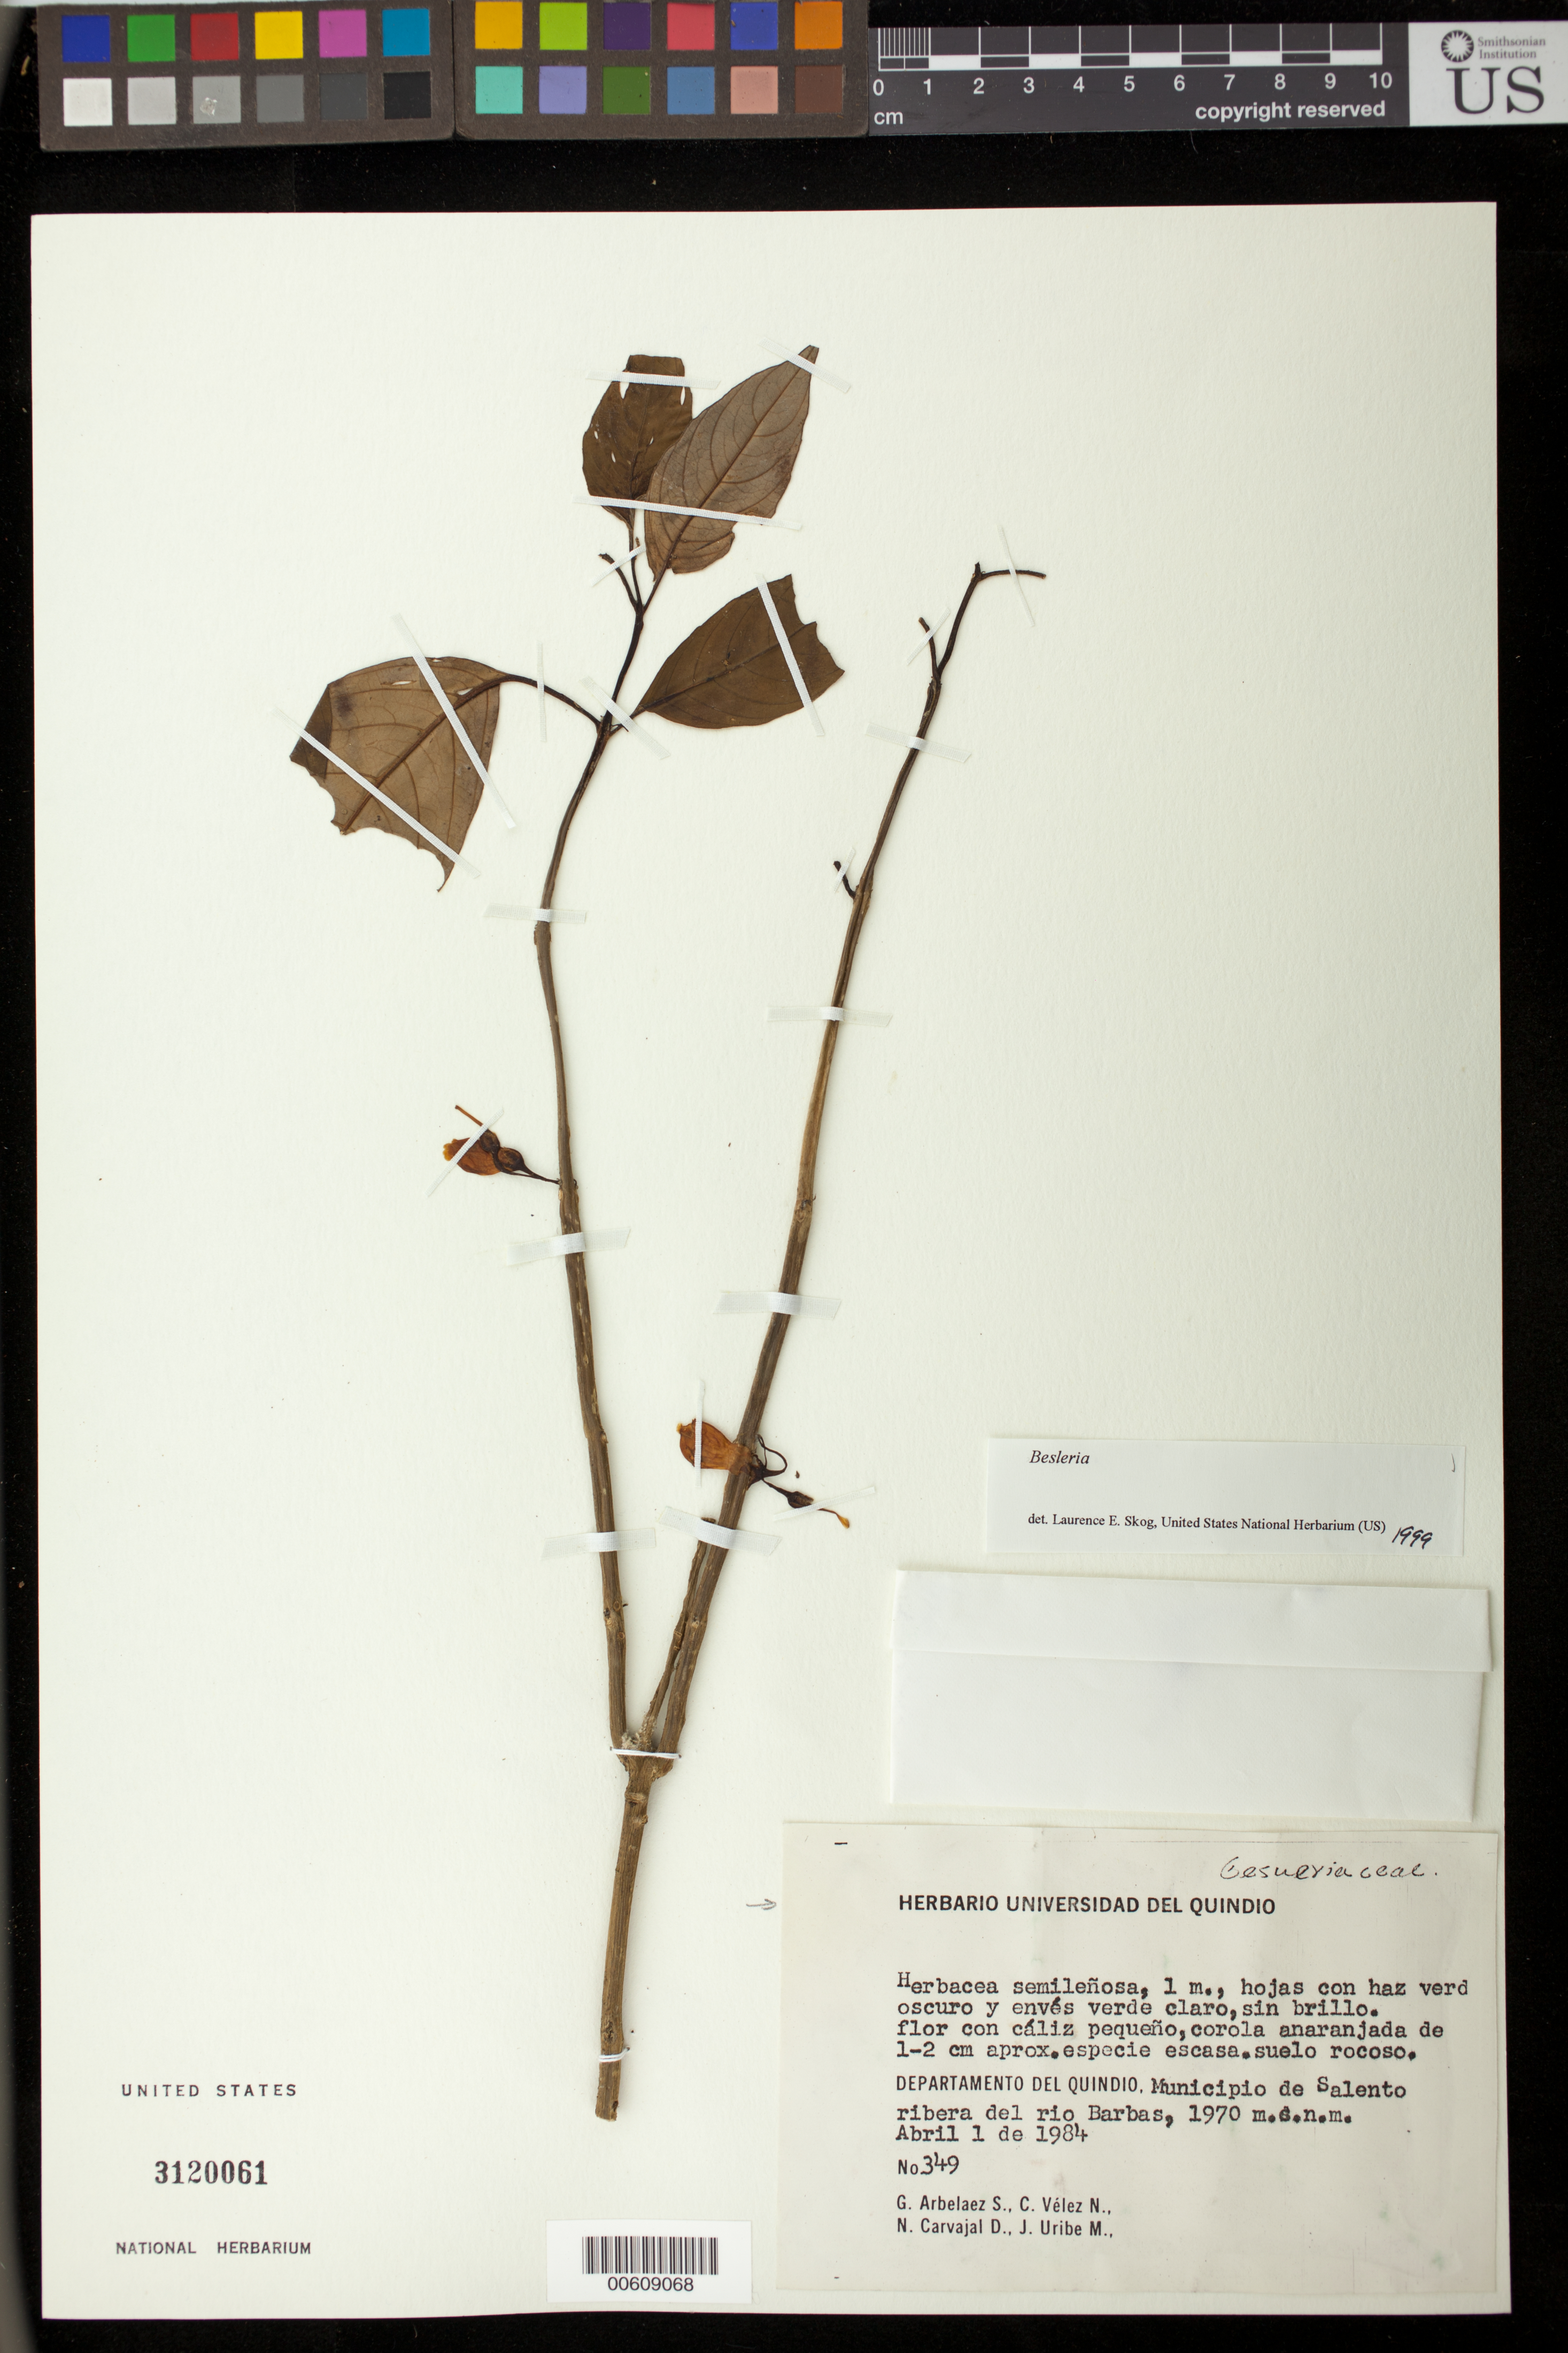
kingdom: Plantae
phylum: Tracheophyta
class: Magnoliopsida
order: Lamiales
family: Gesneriaceae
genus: Besleria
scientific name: Besleria sp.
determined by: Skog, Laurence E.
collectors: G. Arbelaez S., C. Vélez N., N. Carvajal D. & J. Uribe M.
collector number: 349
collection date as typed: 01 Apr 1984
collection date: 1984-04-01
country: Colombia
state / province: Quindío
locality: Mpio. de Salento, ribera del rio Barbas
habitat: Suelo rocoso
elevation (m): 1970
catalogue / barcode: US 3120061